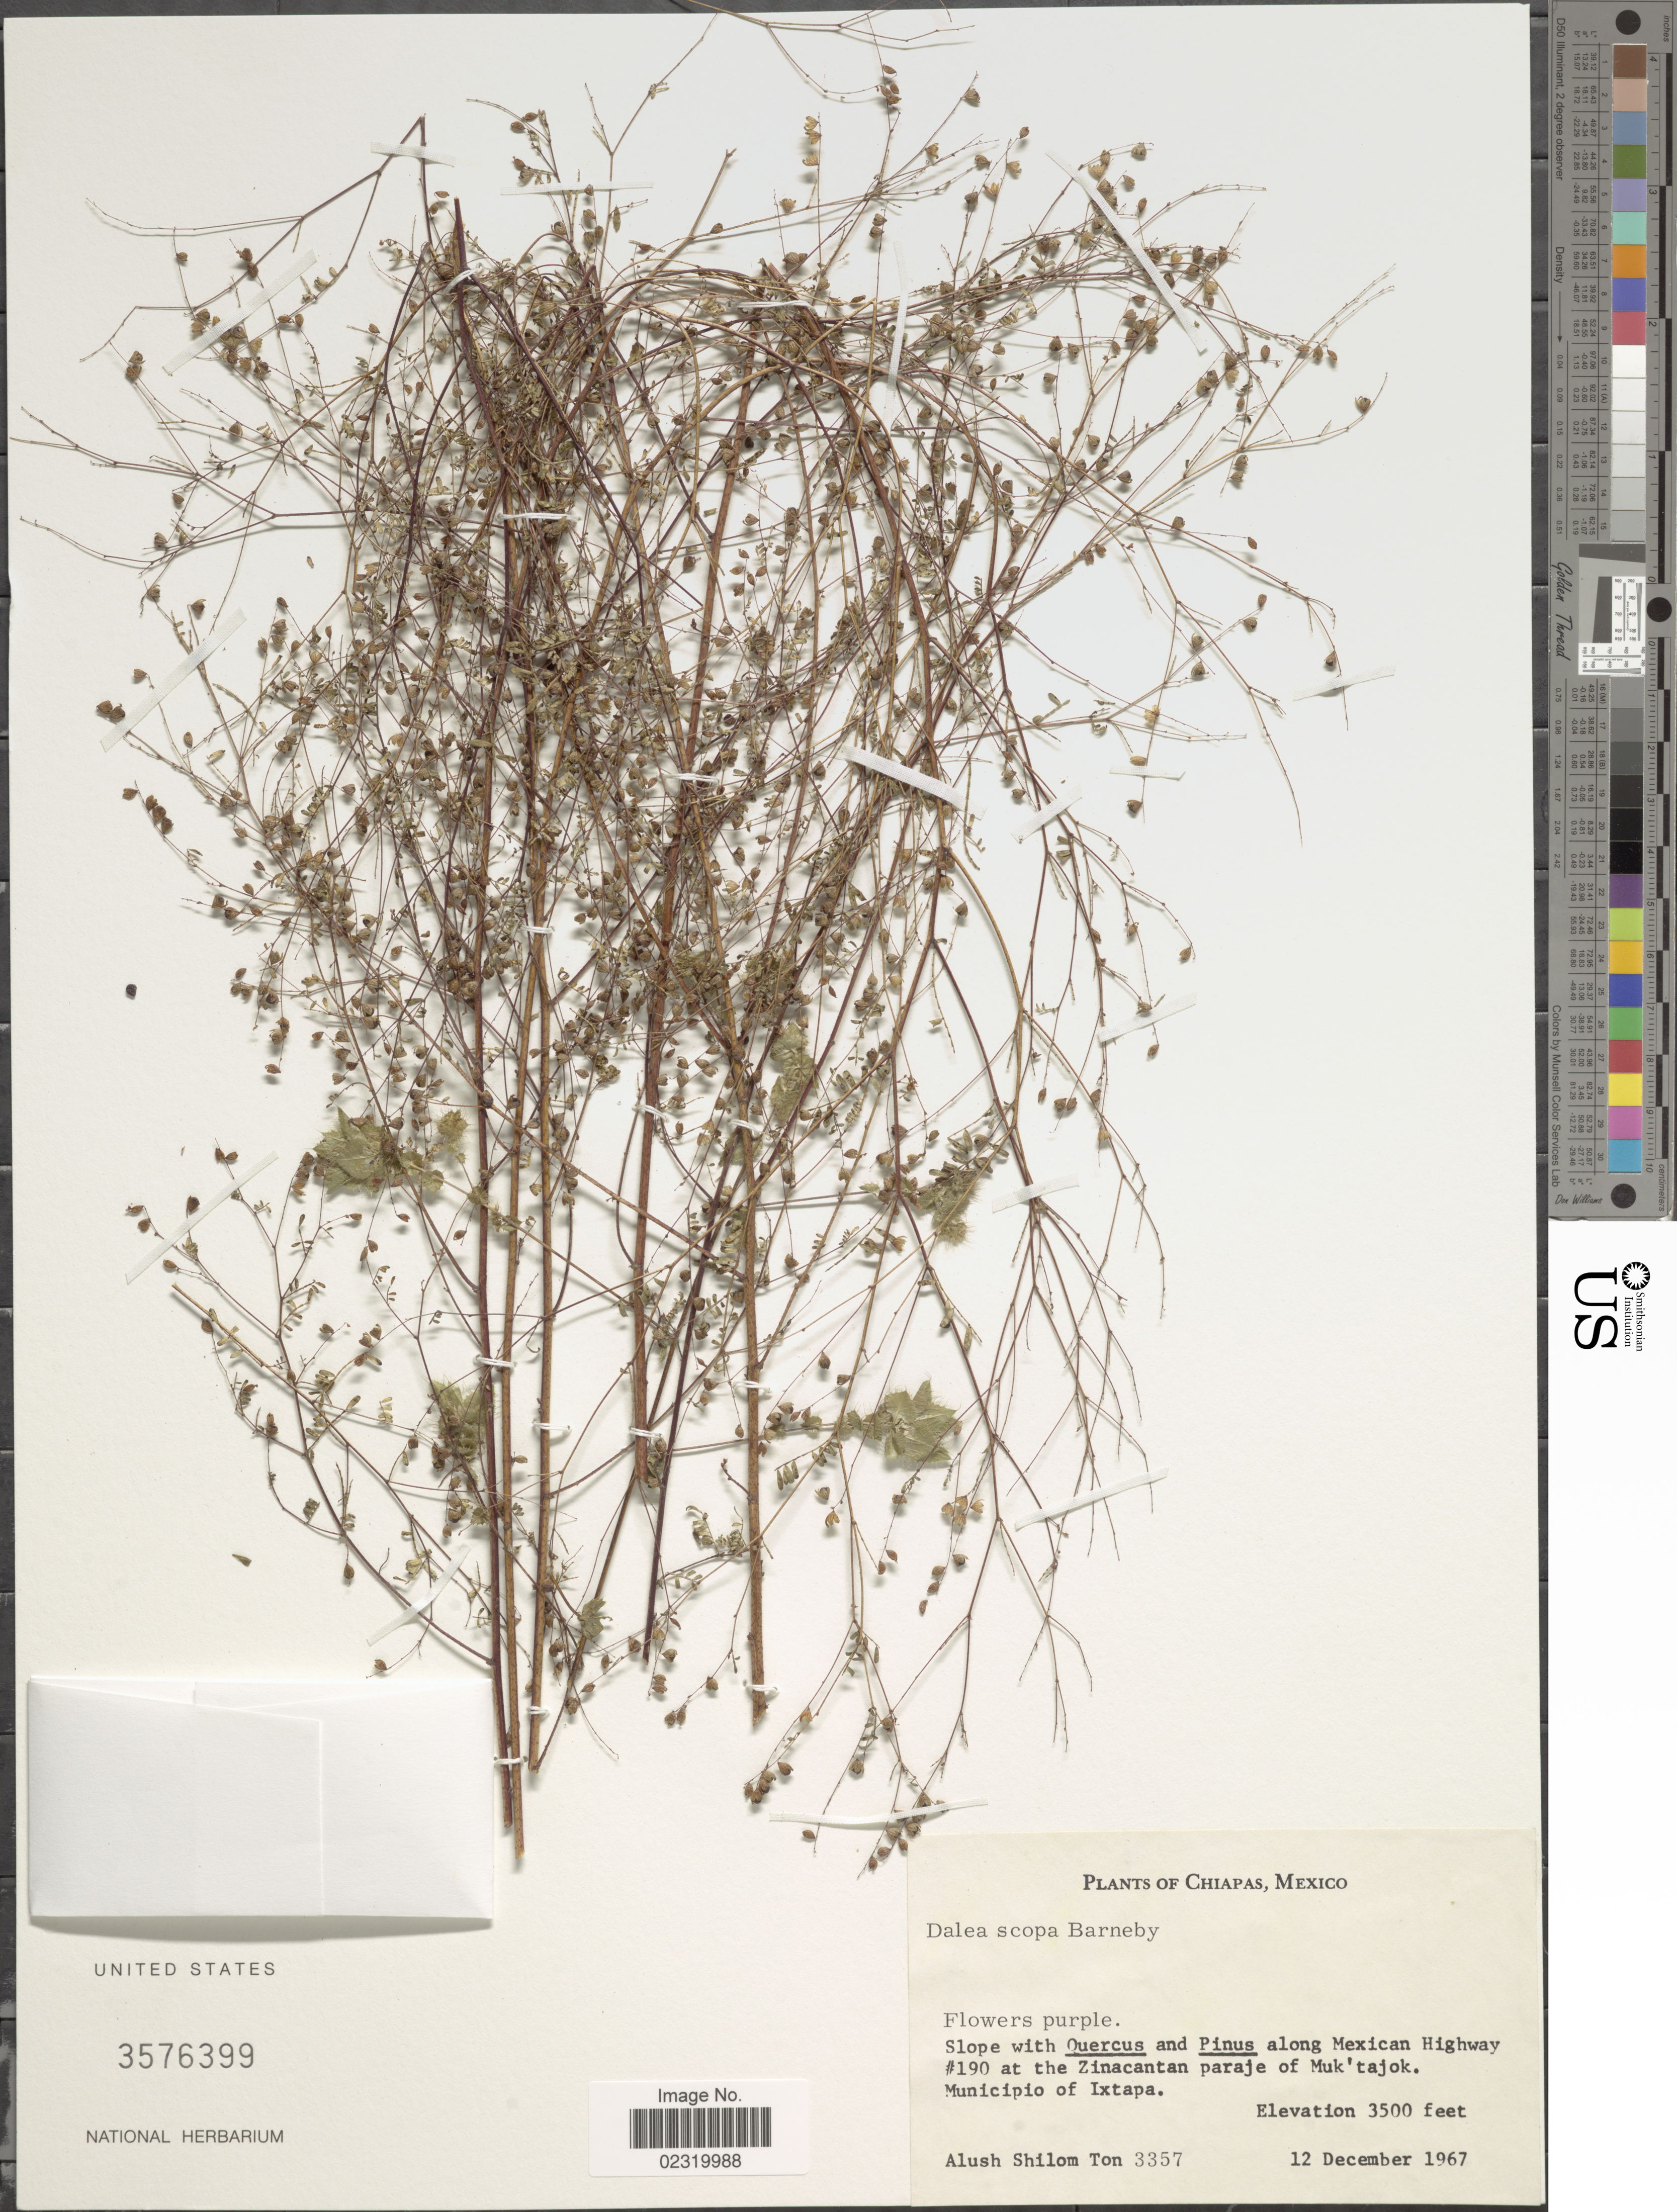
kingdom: Plantae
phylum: Tracheophyta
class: Magnoliopsida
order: Fabales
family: Fabaceae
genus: Dalea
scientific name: Dalea scopa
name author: Barneby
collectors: A. M. Ton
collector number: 3357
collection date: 1967-12-12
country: Mexico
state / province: Chiapas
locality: Along Mexican Highway #190 at the Zinacantan paraje of Muk'tajok. Municipio of Ixtapa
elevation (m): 1067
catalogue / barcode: US 3576399